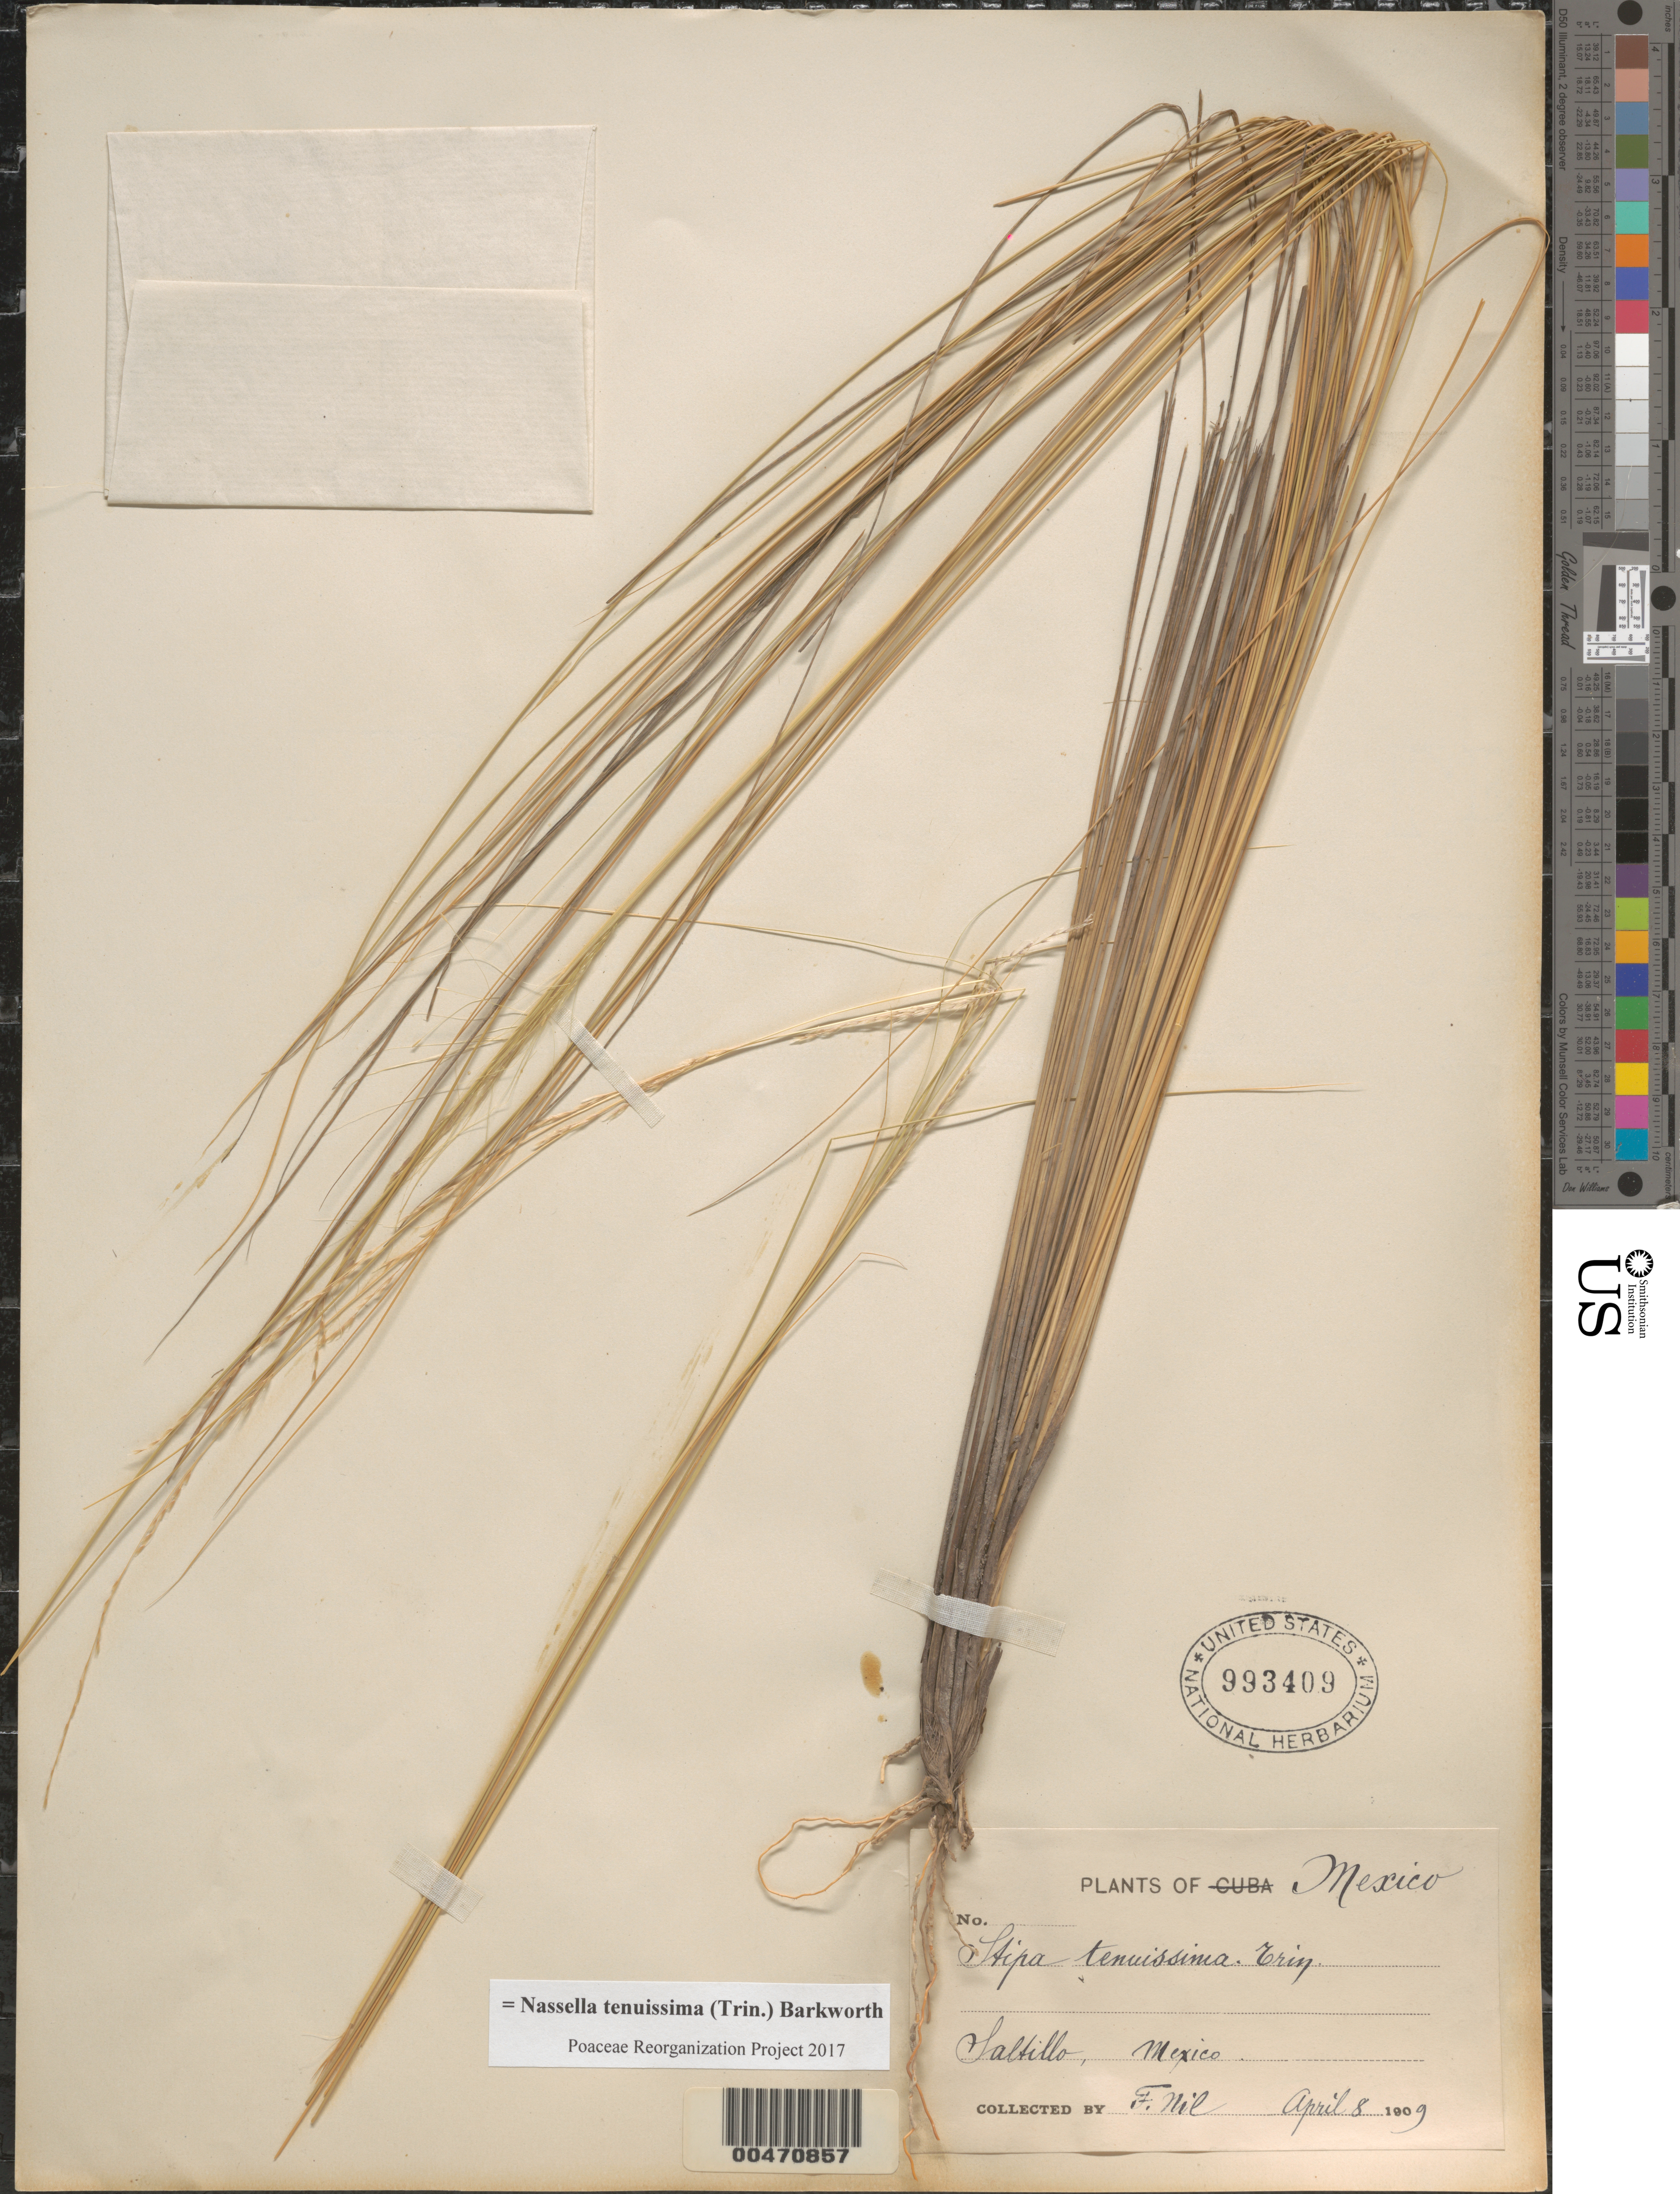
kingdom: Plantae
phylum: Tracheophyta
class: Liliopsida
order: Poales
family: Poaceae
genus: Nassella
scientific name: Nassella tenuissima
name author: (Trin.) Barkworth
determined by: Poaceae Reorganization Project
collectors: Bro. Nil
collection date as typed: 8 Apr 1909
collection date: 1909-04-08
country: Mexico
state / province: Coahuila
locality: Saltillo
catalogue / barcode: US 993409